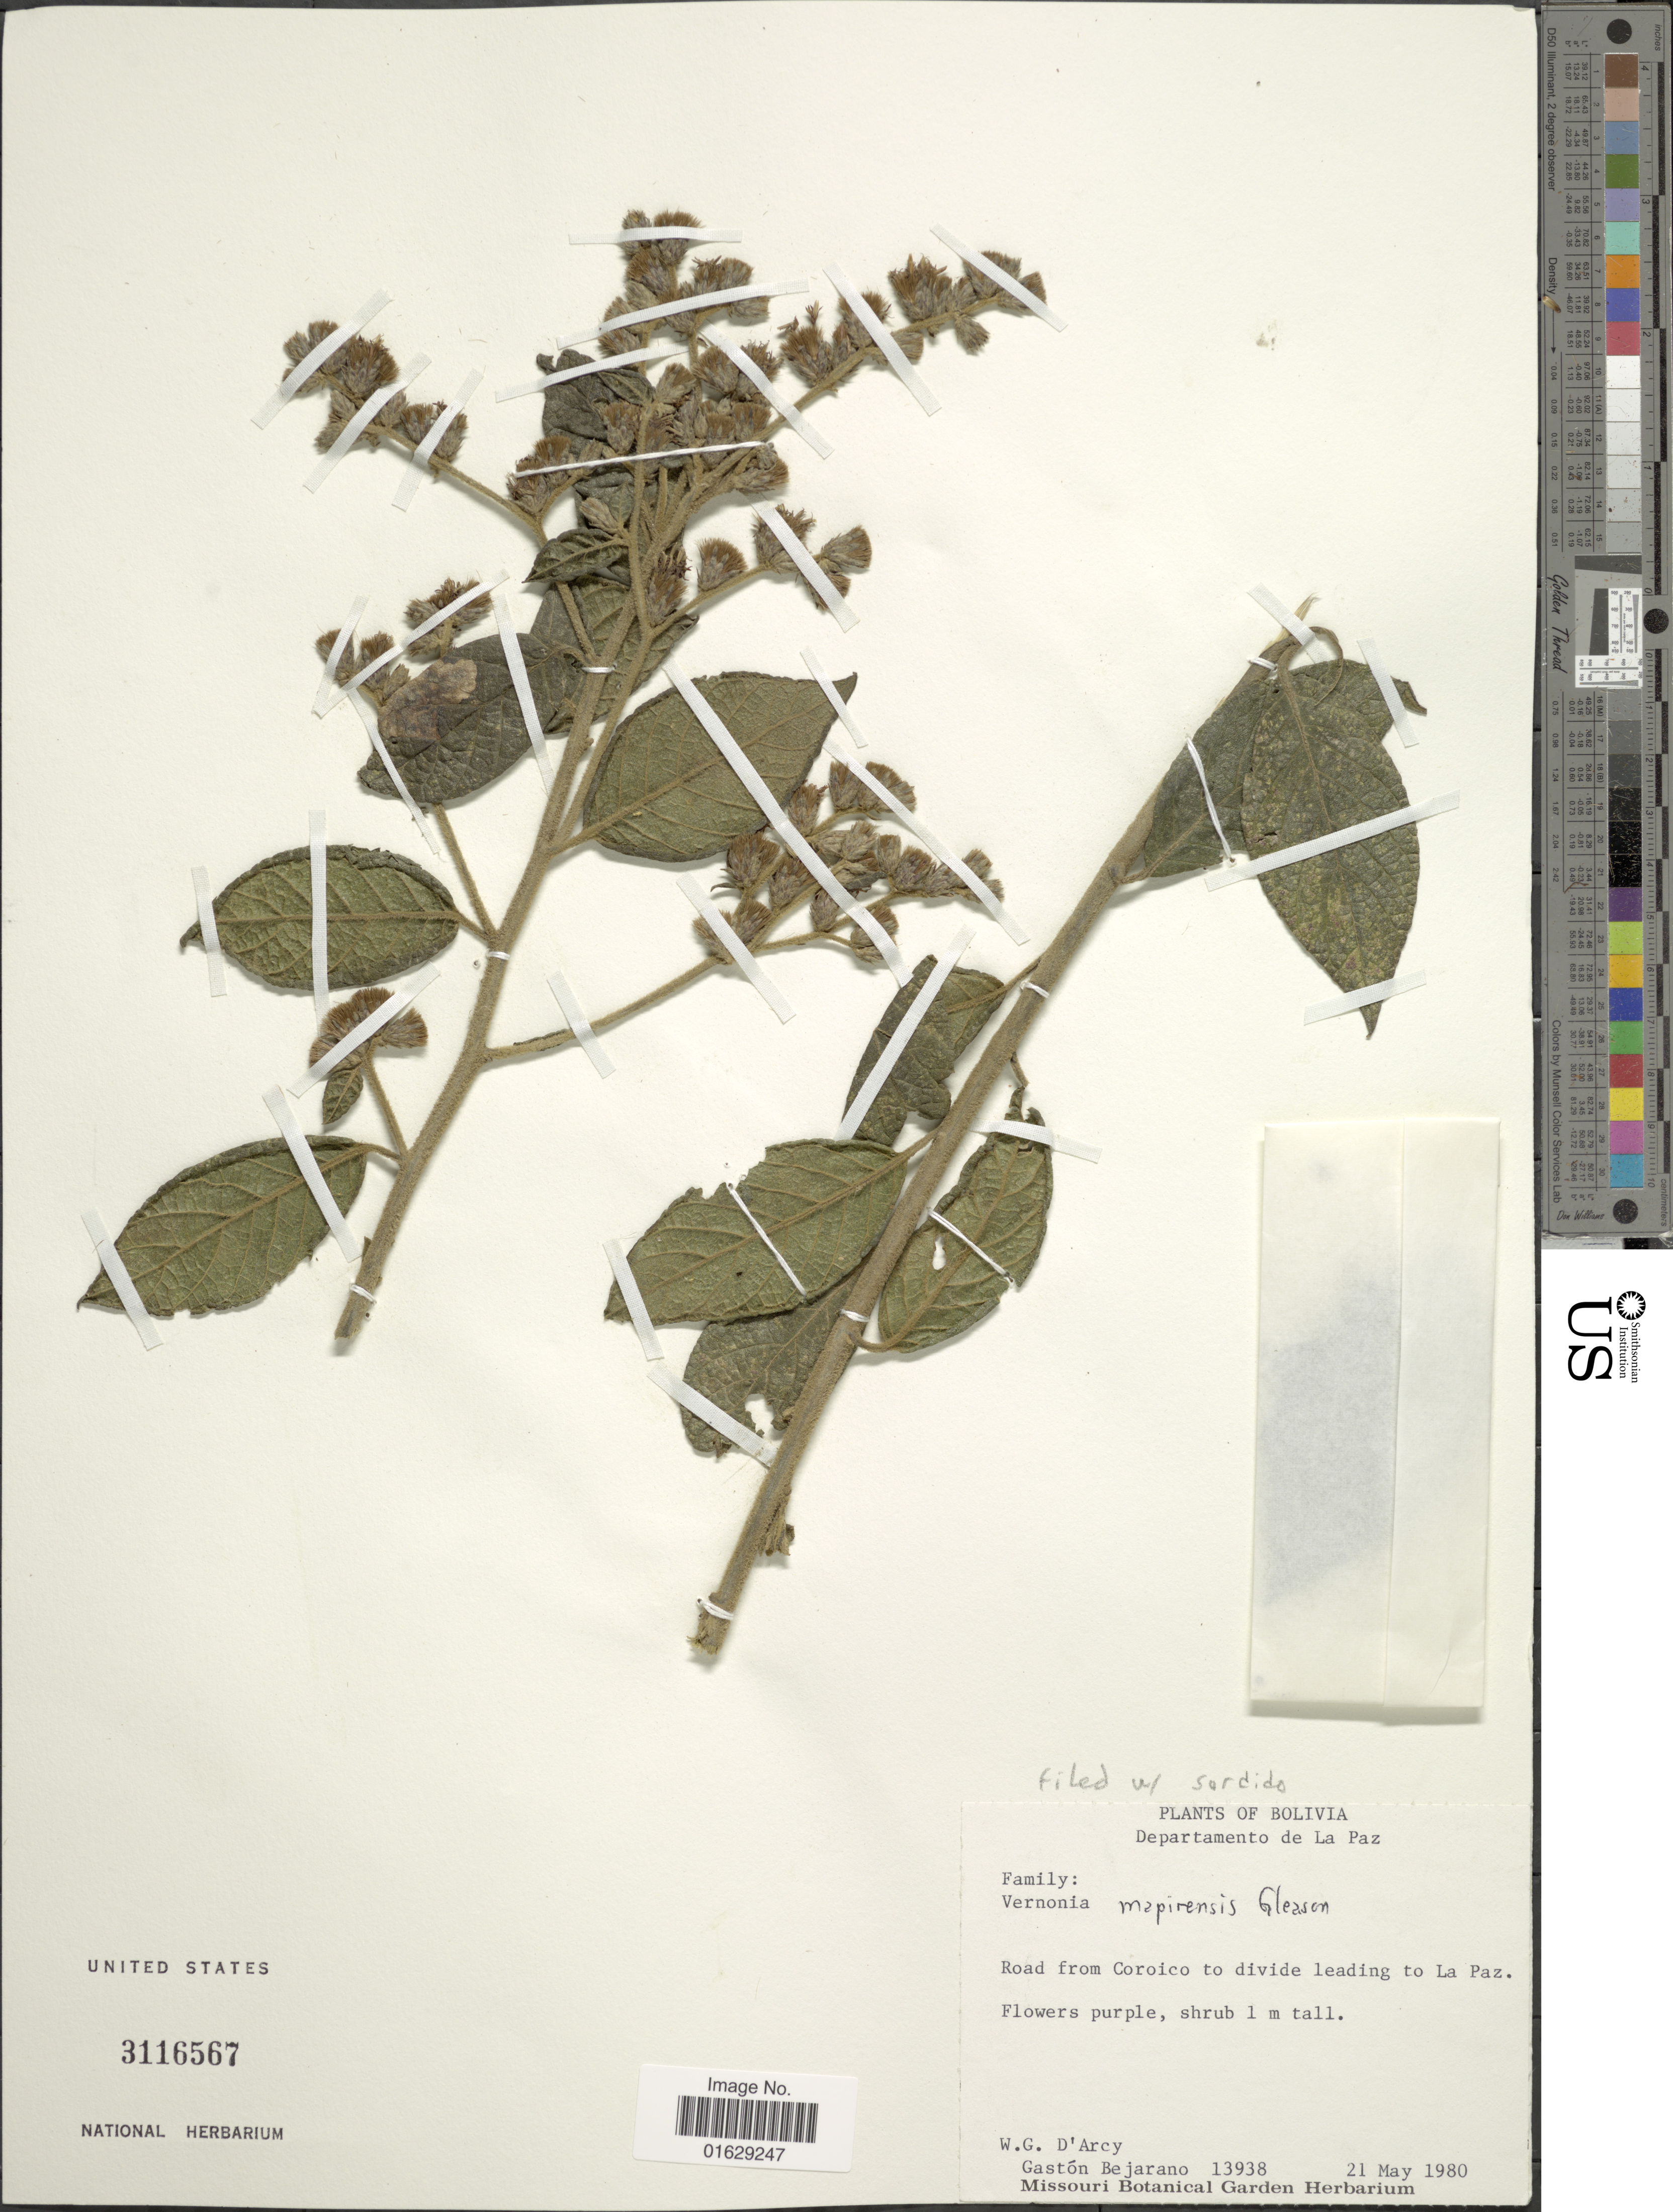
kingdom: Plantae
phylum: Tracheophyta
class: Magnoliopsida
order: Asterales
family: Asteraceae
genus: Lepidaploa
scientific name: Lepidaploa sordidopapposa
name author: (Hieron.) H. Rob.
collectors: W. G. D'Arcy & G. Bejarano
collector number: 13938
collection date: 1980-05-21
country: Bolivia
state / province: La Paz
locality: Departamento de La Paz, road from Coroico to divide leading to La Paz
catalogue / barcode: US 3116567